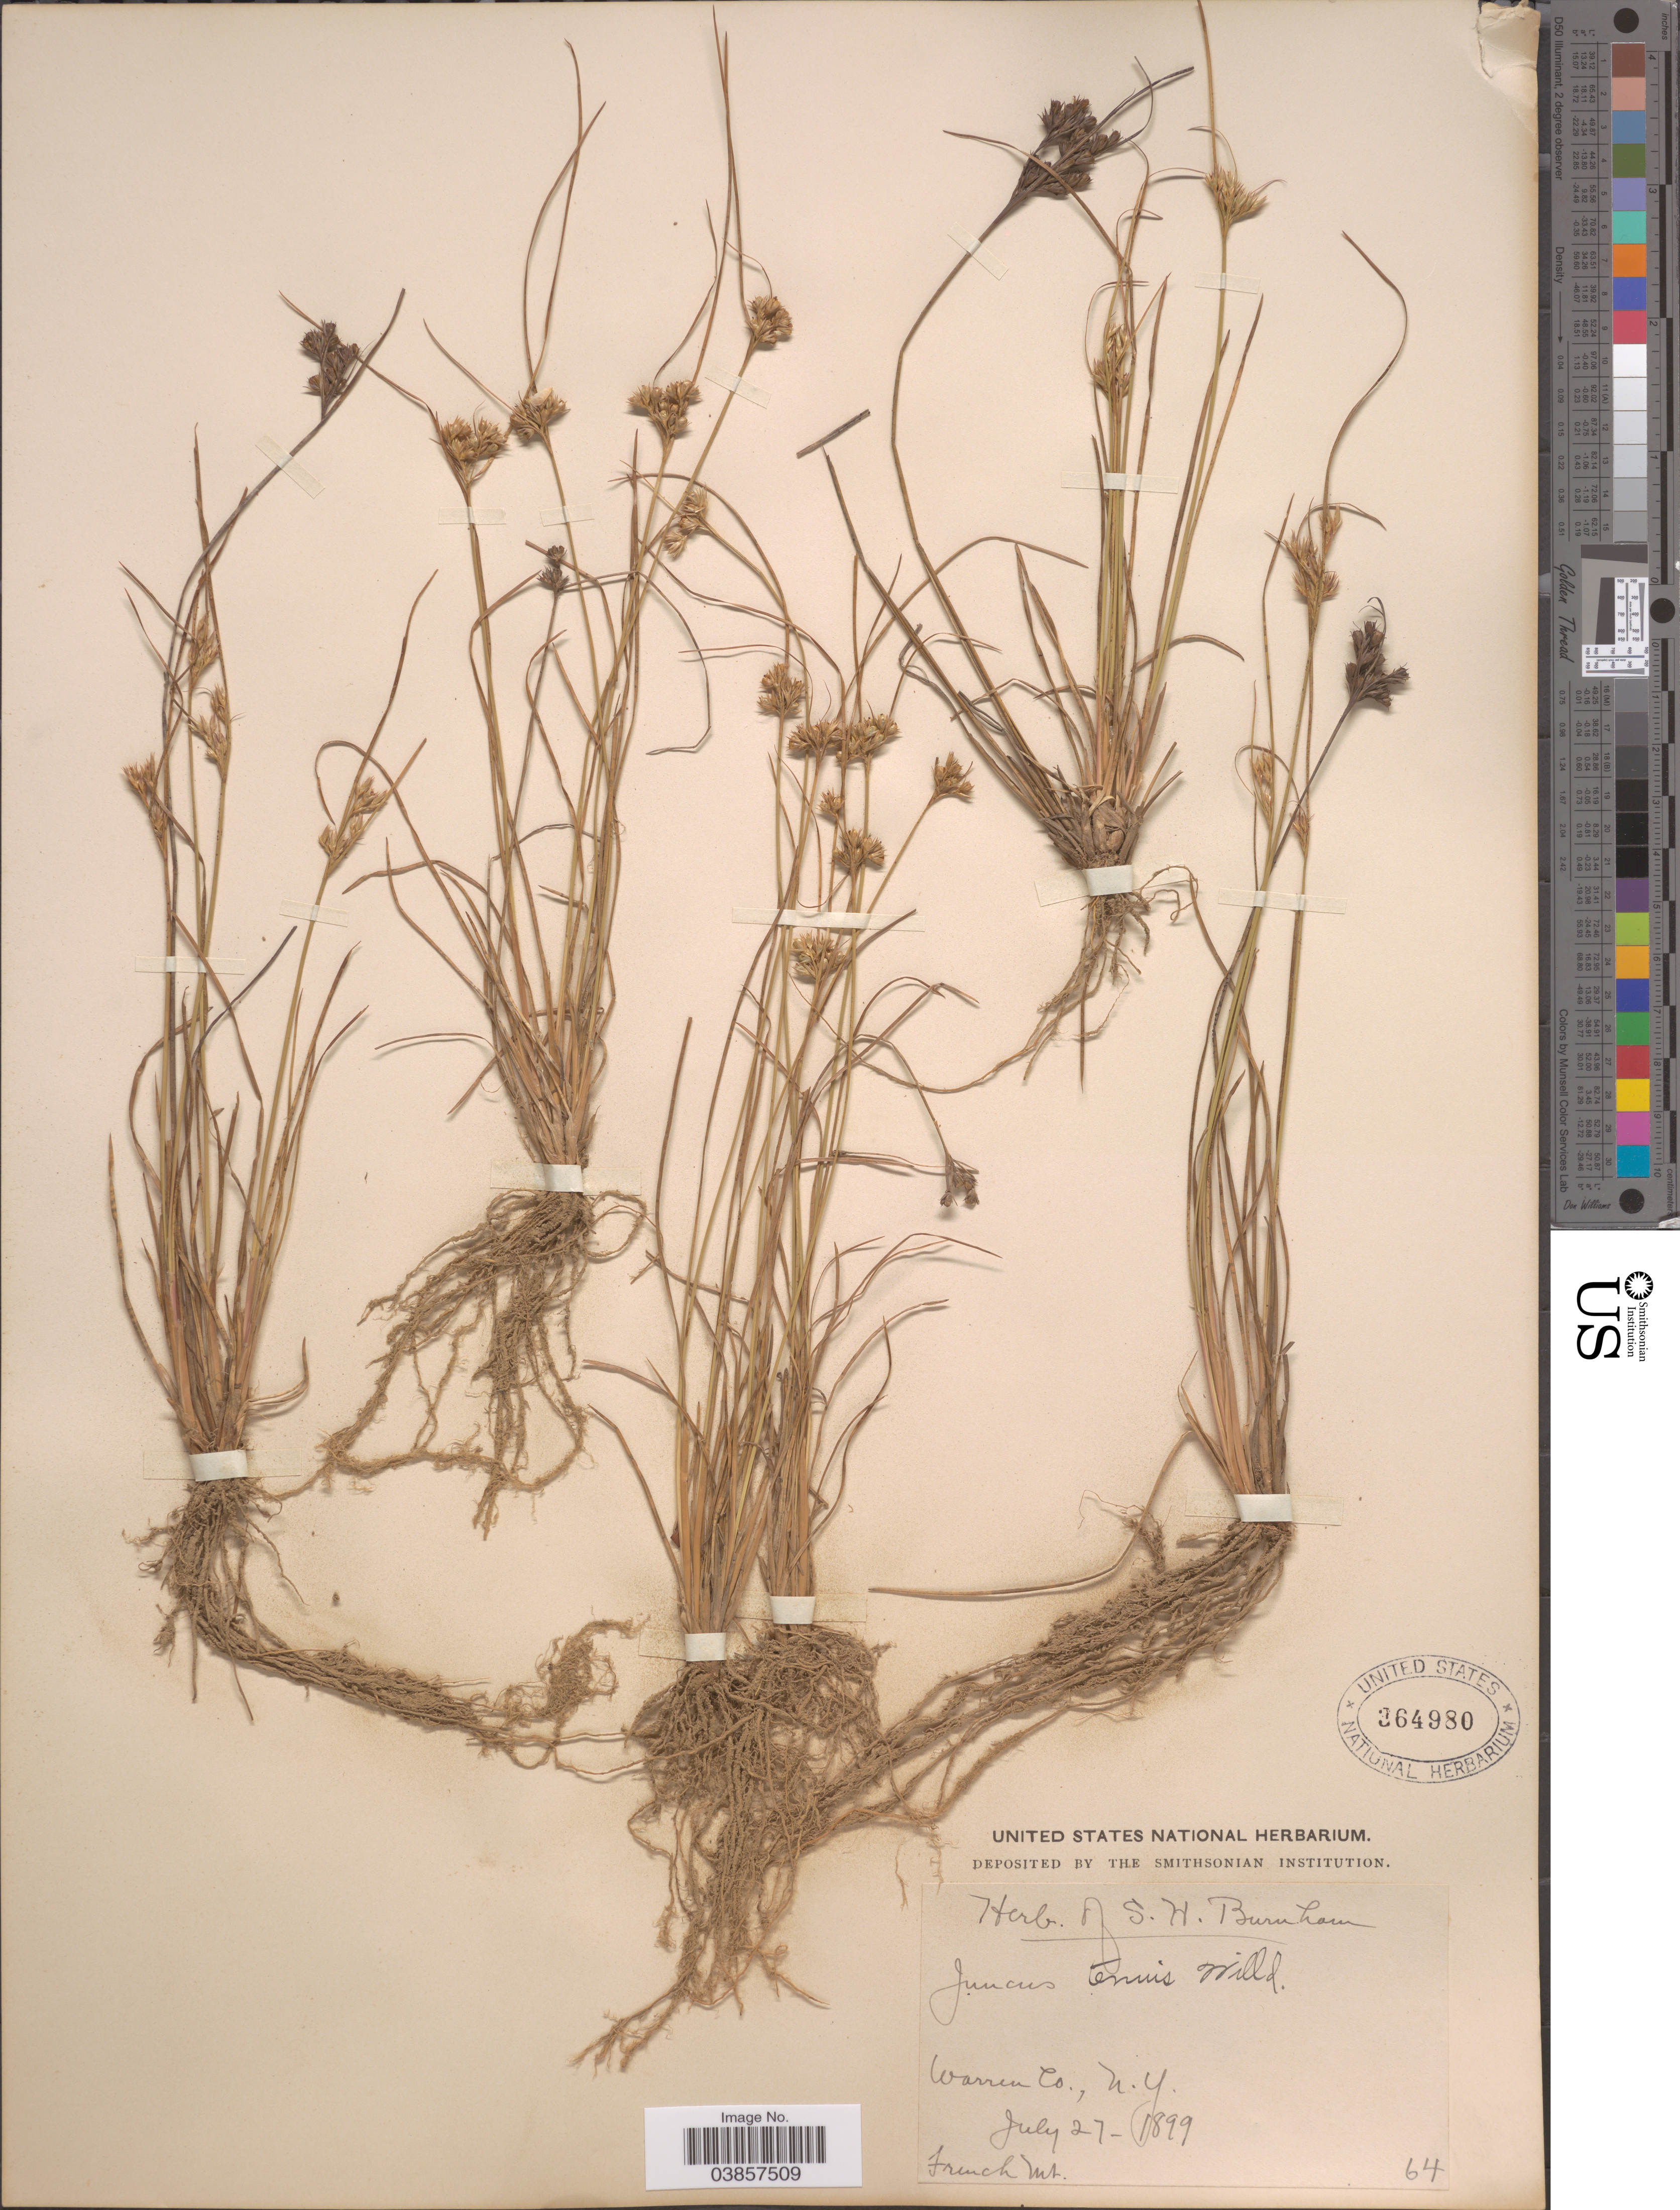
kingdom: Plantae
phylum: Tracheophyta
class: Liliopsida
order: Poales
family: Juncaceae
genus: Juncus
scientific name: Juncus tenuis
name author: Willd.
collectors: ex herb. S.H. Burnham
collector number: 64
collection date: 1899-07-27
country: United States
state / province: New York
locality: Warren Co. French Mt.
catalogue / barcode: US 364980